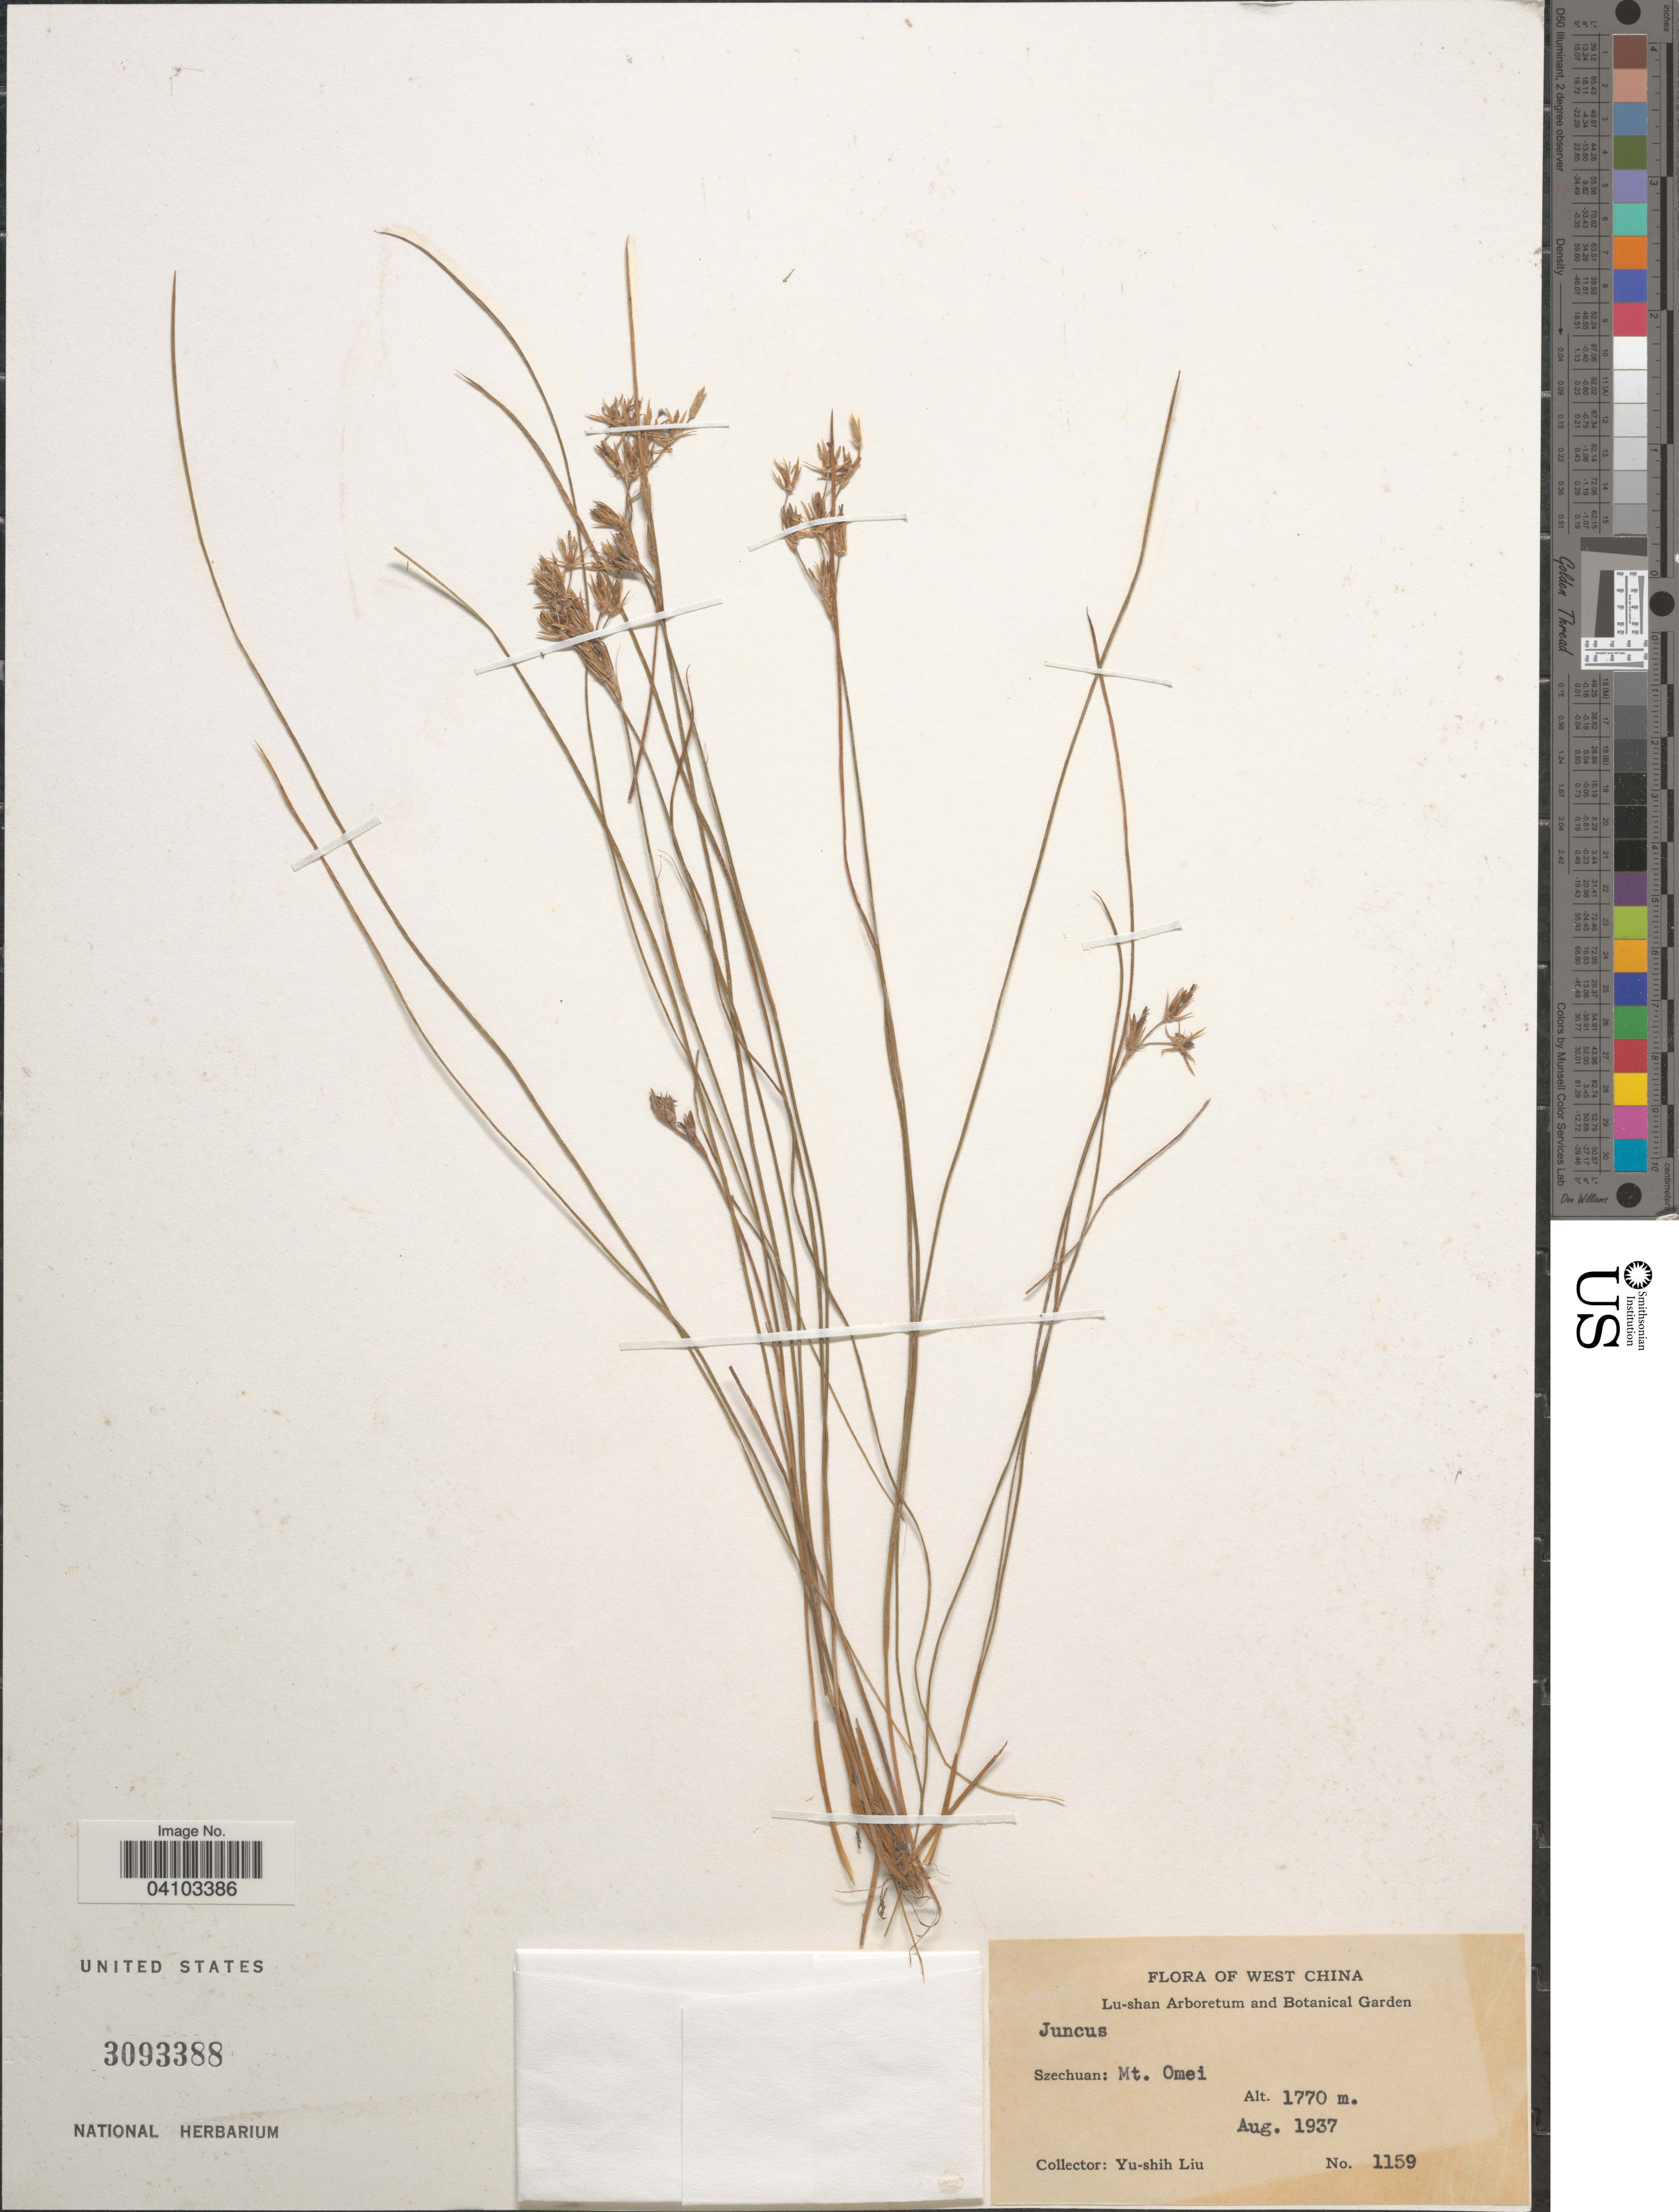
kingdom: Plantae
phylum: Tracheophyta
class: Liliopsida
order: Poales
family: Juncaceae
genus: Juncus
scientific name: Juncus sp.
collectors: Y.-S. Liu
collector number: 1159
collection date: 1937-08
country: China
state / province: Sichuan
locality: West China. Szechuan: Mt. Omei.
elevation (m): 1770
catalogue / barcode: US 3093388